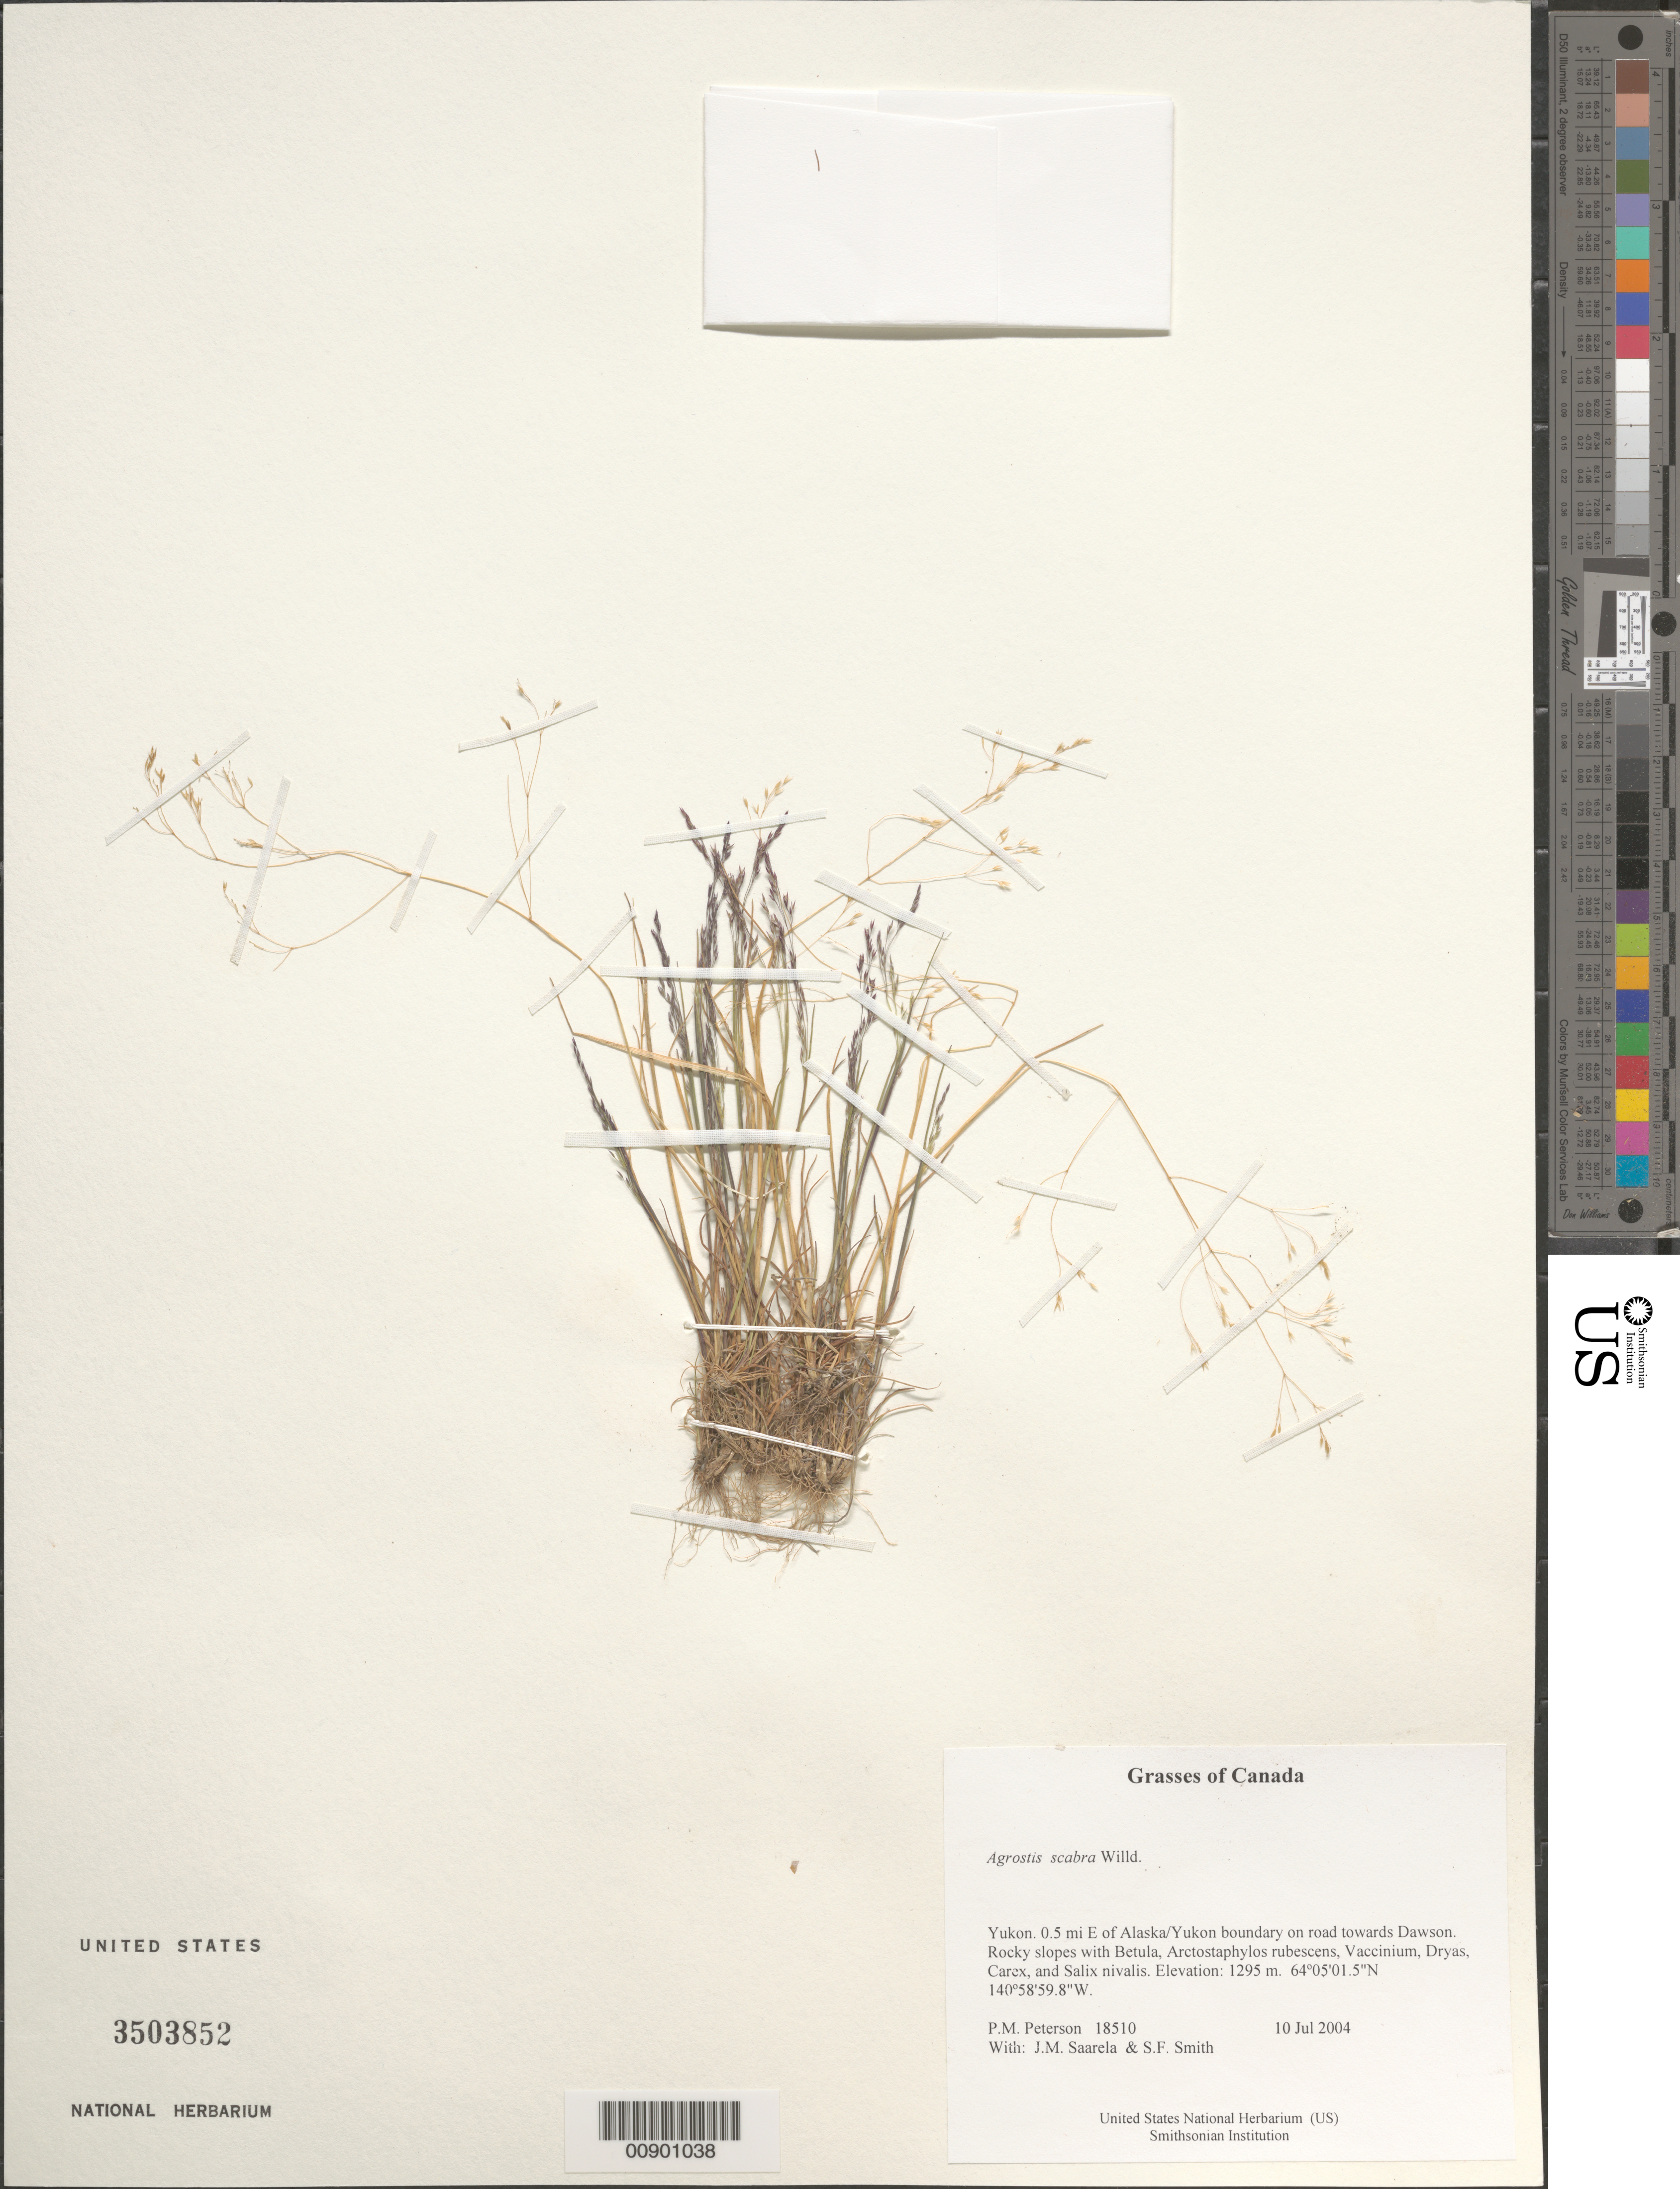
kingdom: Plantae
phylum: Tracheophyta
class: Liliopsida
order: Poales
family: Poaceae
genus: Agrostis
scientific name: Agrostis scabra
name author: Willd.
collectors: P. M. Peterson, J. Saarela & S.F. Smith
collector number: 18510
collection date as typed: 10 Jul 2004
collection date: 2004-07-10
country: Canada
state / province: Yukon Territory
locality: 0.5 mi E of Alaska/Yukon boundary on road towards Dawson. Rocky slopes with Betula, Arctostaphylos rubescens, Vaccinium, Dryas, Carex, and Salix nivalis.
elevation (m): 1295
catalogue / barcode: US 3503852